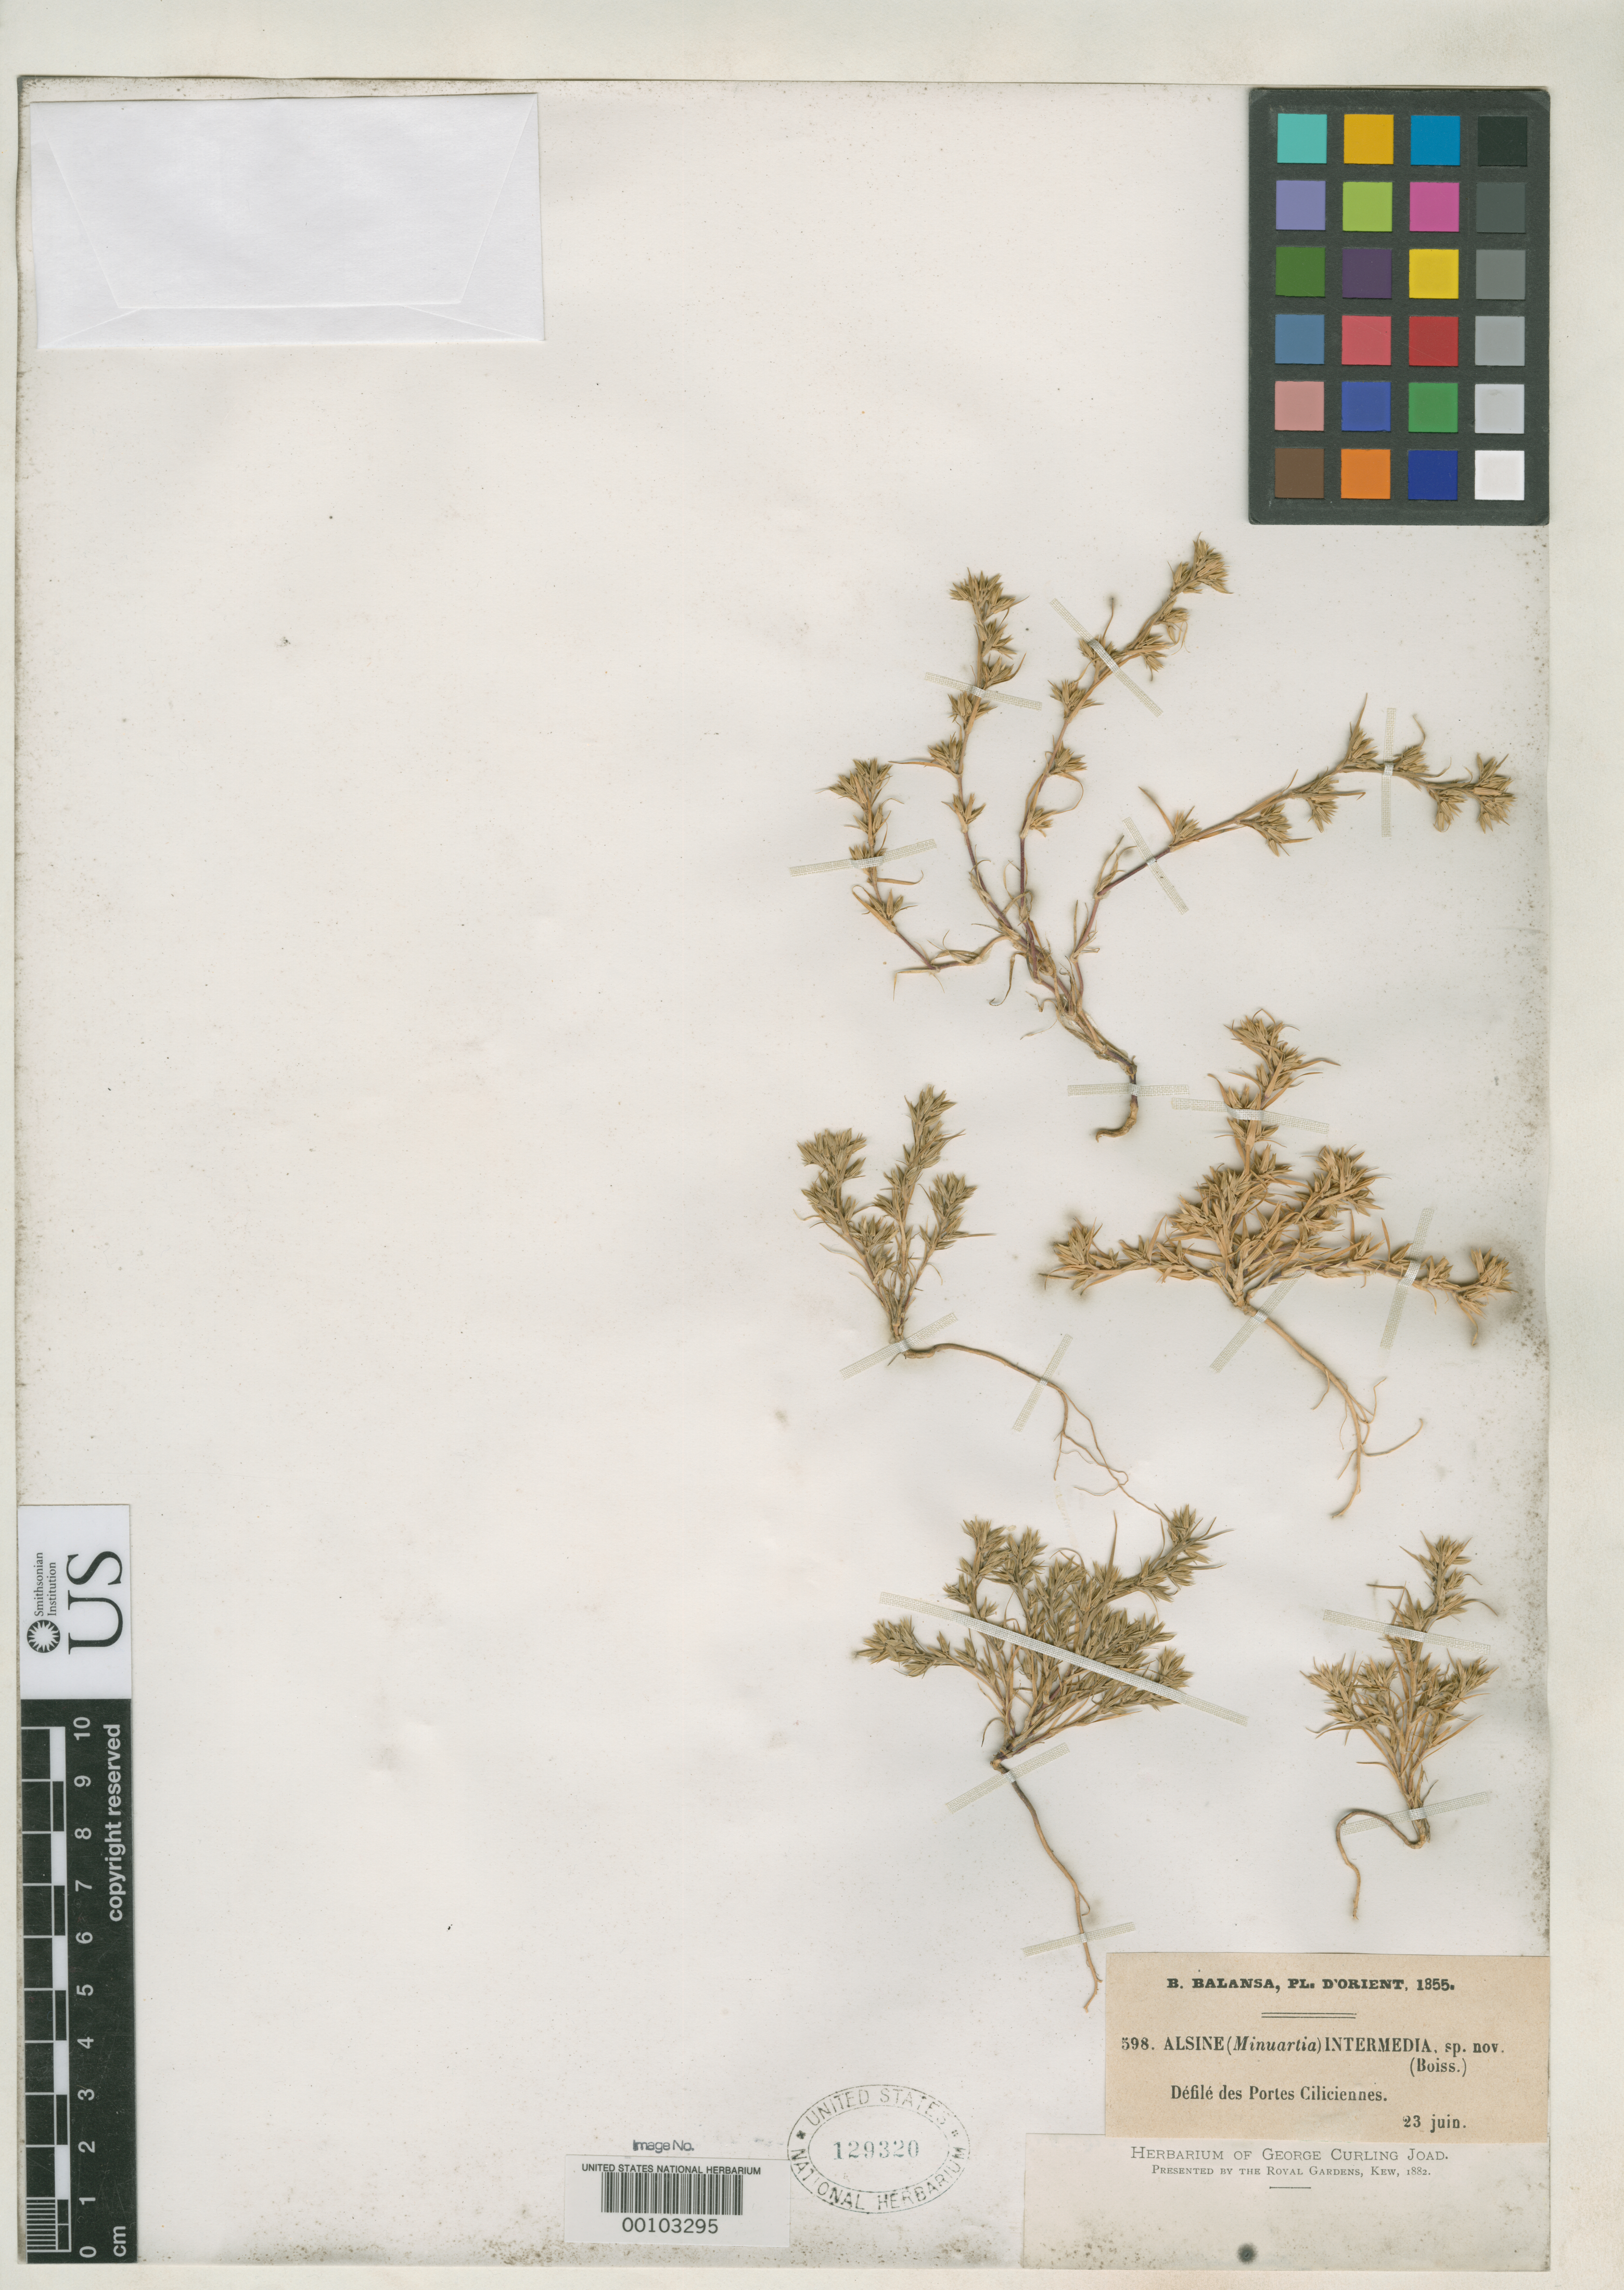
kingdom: Plantae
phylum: Tracheophyta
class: Magnoliopsida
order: Caryophyllales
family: Caryophyllaceae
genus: Alsine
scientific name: Alsine intermedia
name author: Boiss.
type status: Syntype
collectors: B. Balansa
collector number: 598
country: Turkey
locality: Cilicica; (country as "Asia Minor").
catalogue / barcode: US 129320